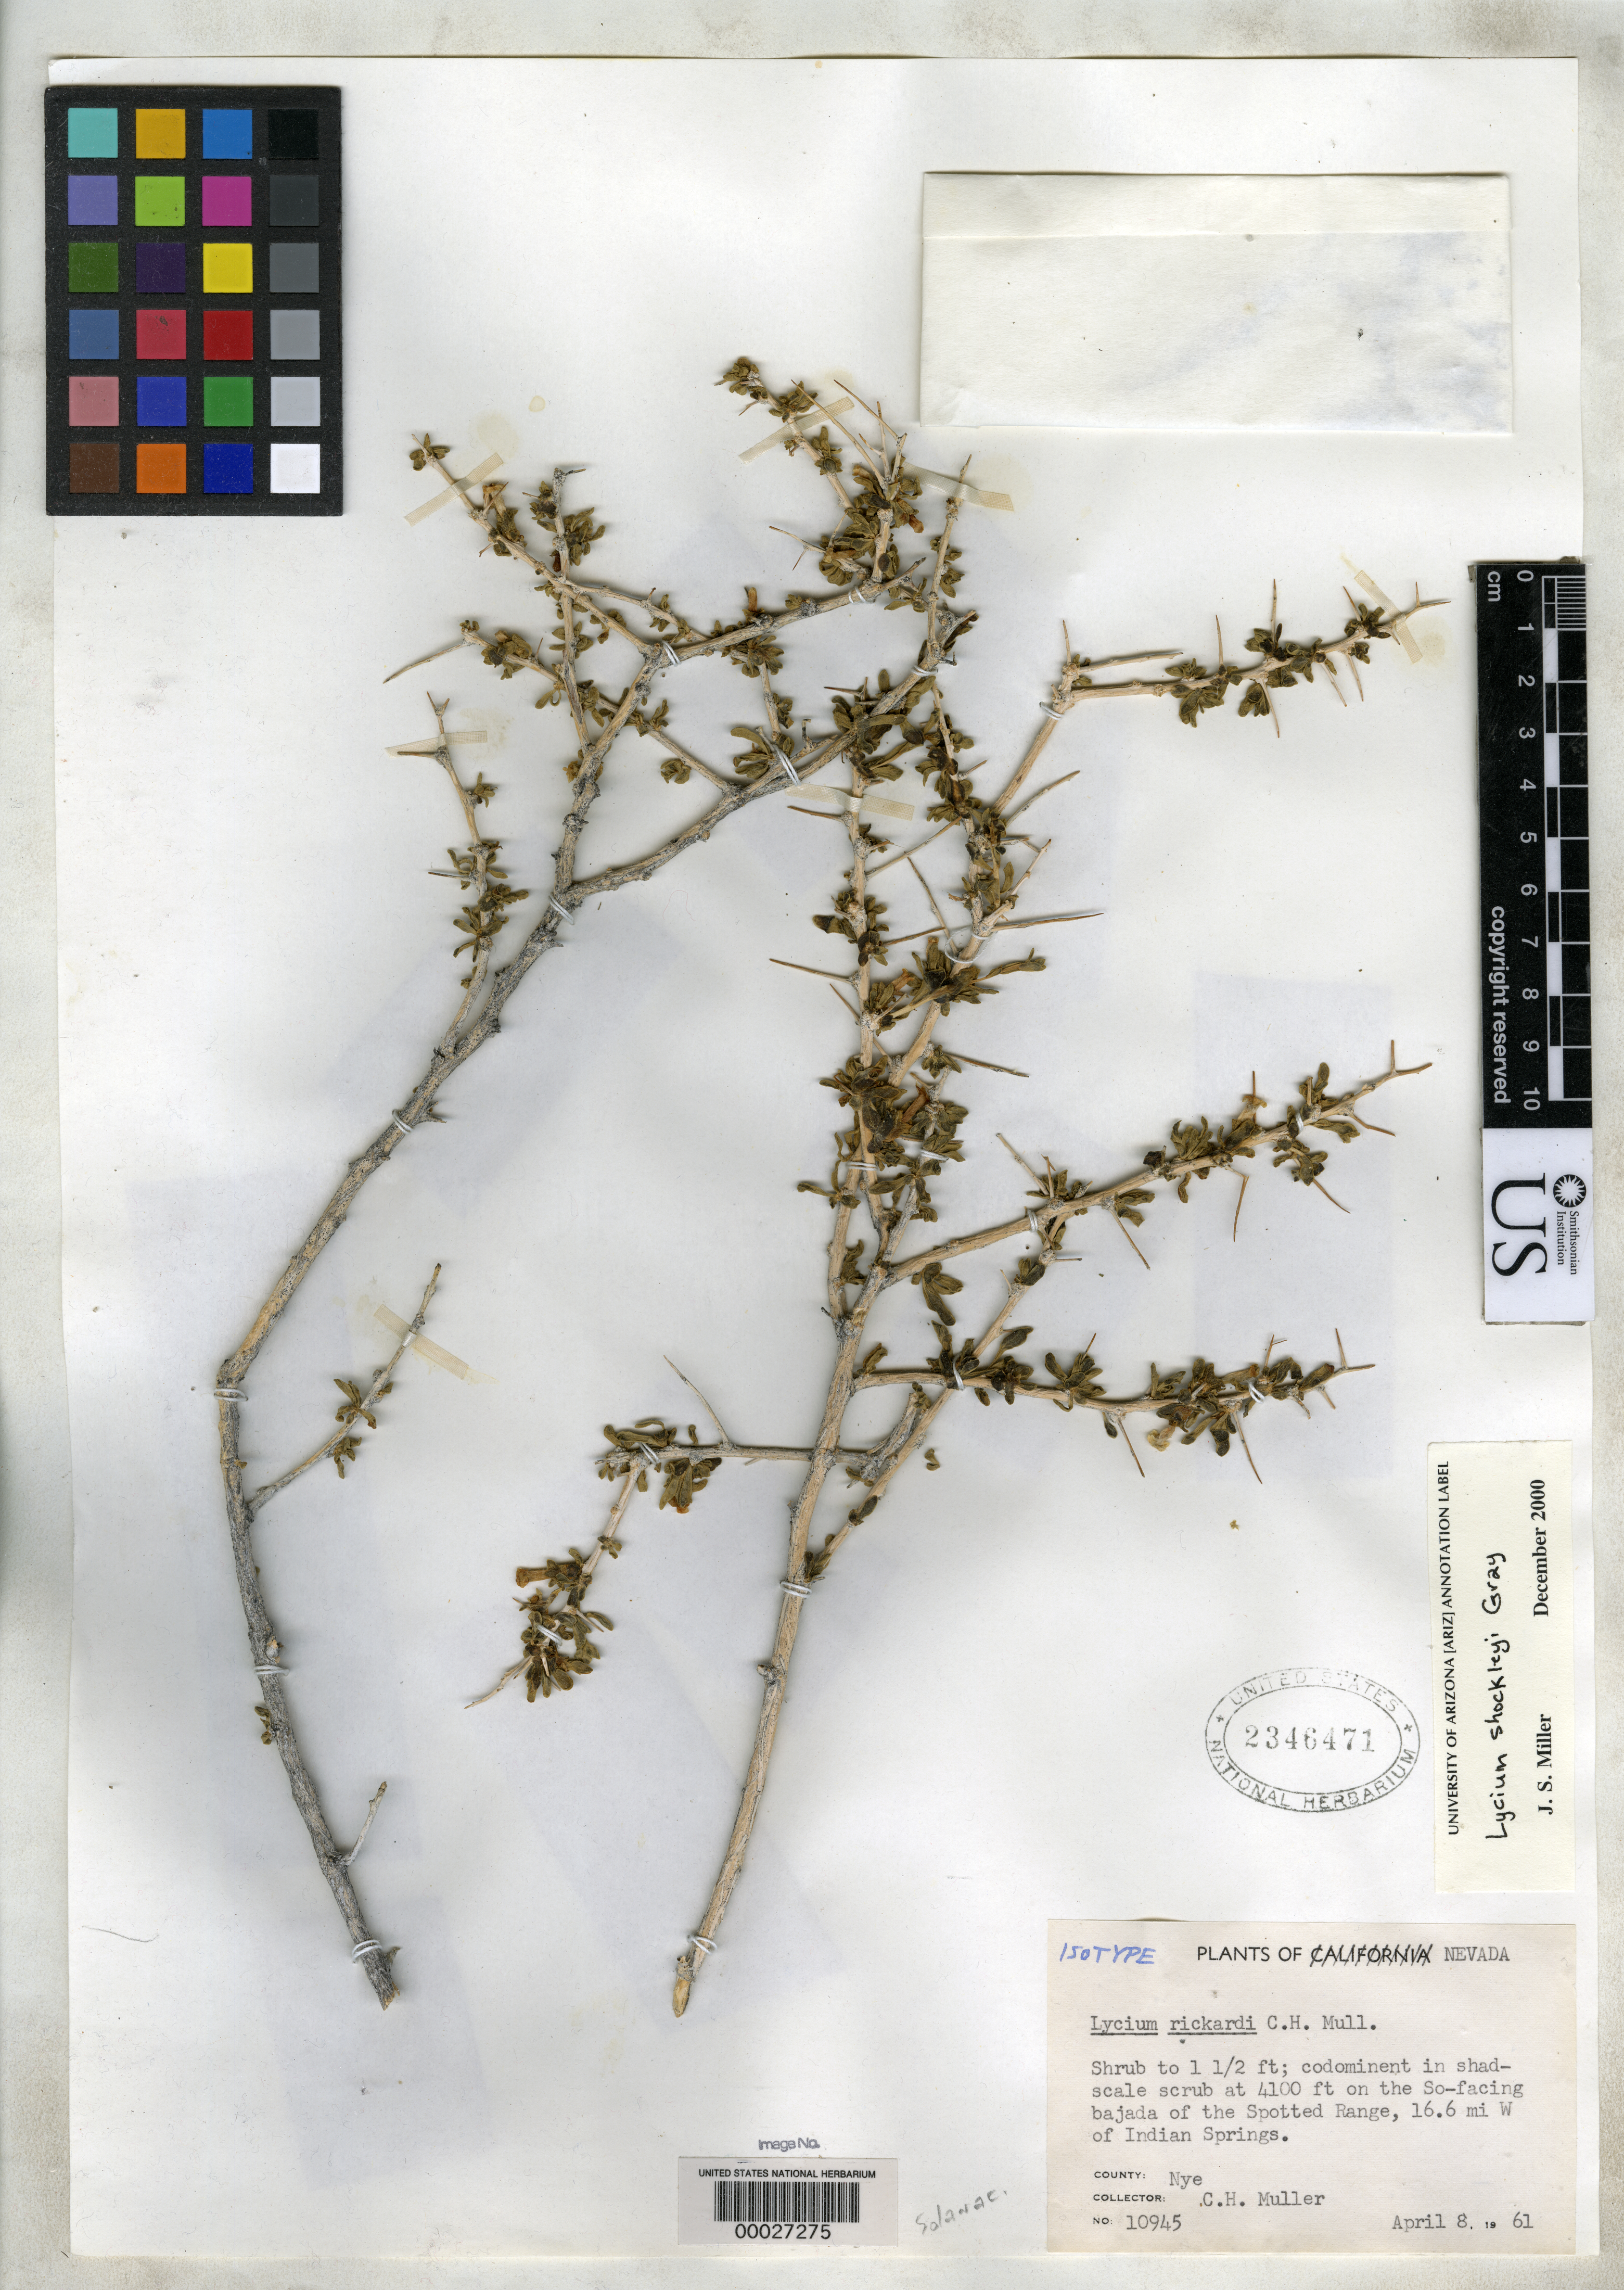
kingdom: Plantae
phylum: Tracheophyta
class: Magnoliopsida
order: Solanales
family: Solanaceae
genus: Lycium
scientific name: Lycium rickardii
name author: C.H. Mull.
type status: Isotype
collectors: C. H. Muller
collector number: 10945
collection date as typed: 08 Apr 1961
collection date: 1961-04-08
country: United States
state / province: Nevada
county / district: Nye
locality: S facing bajada of Spotted Range, 16.6 mi W of Indian Springs.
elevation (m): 1250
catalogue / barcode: US 2346471